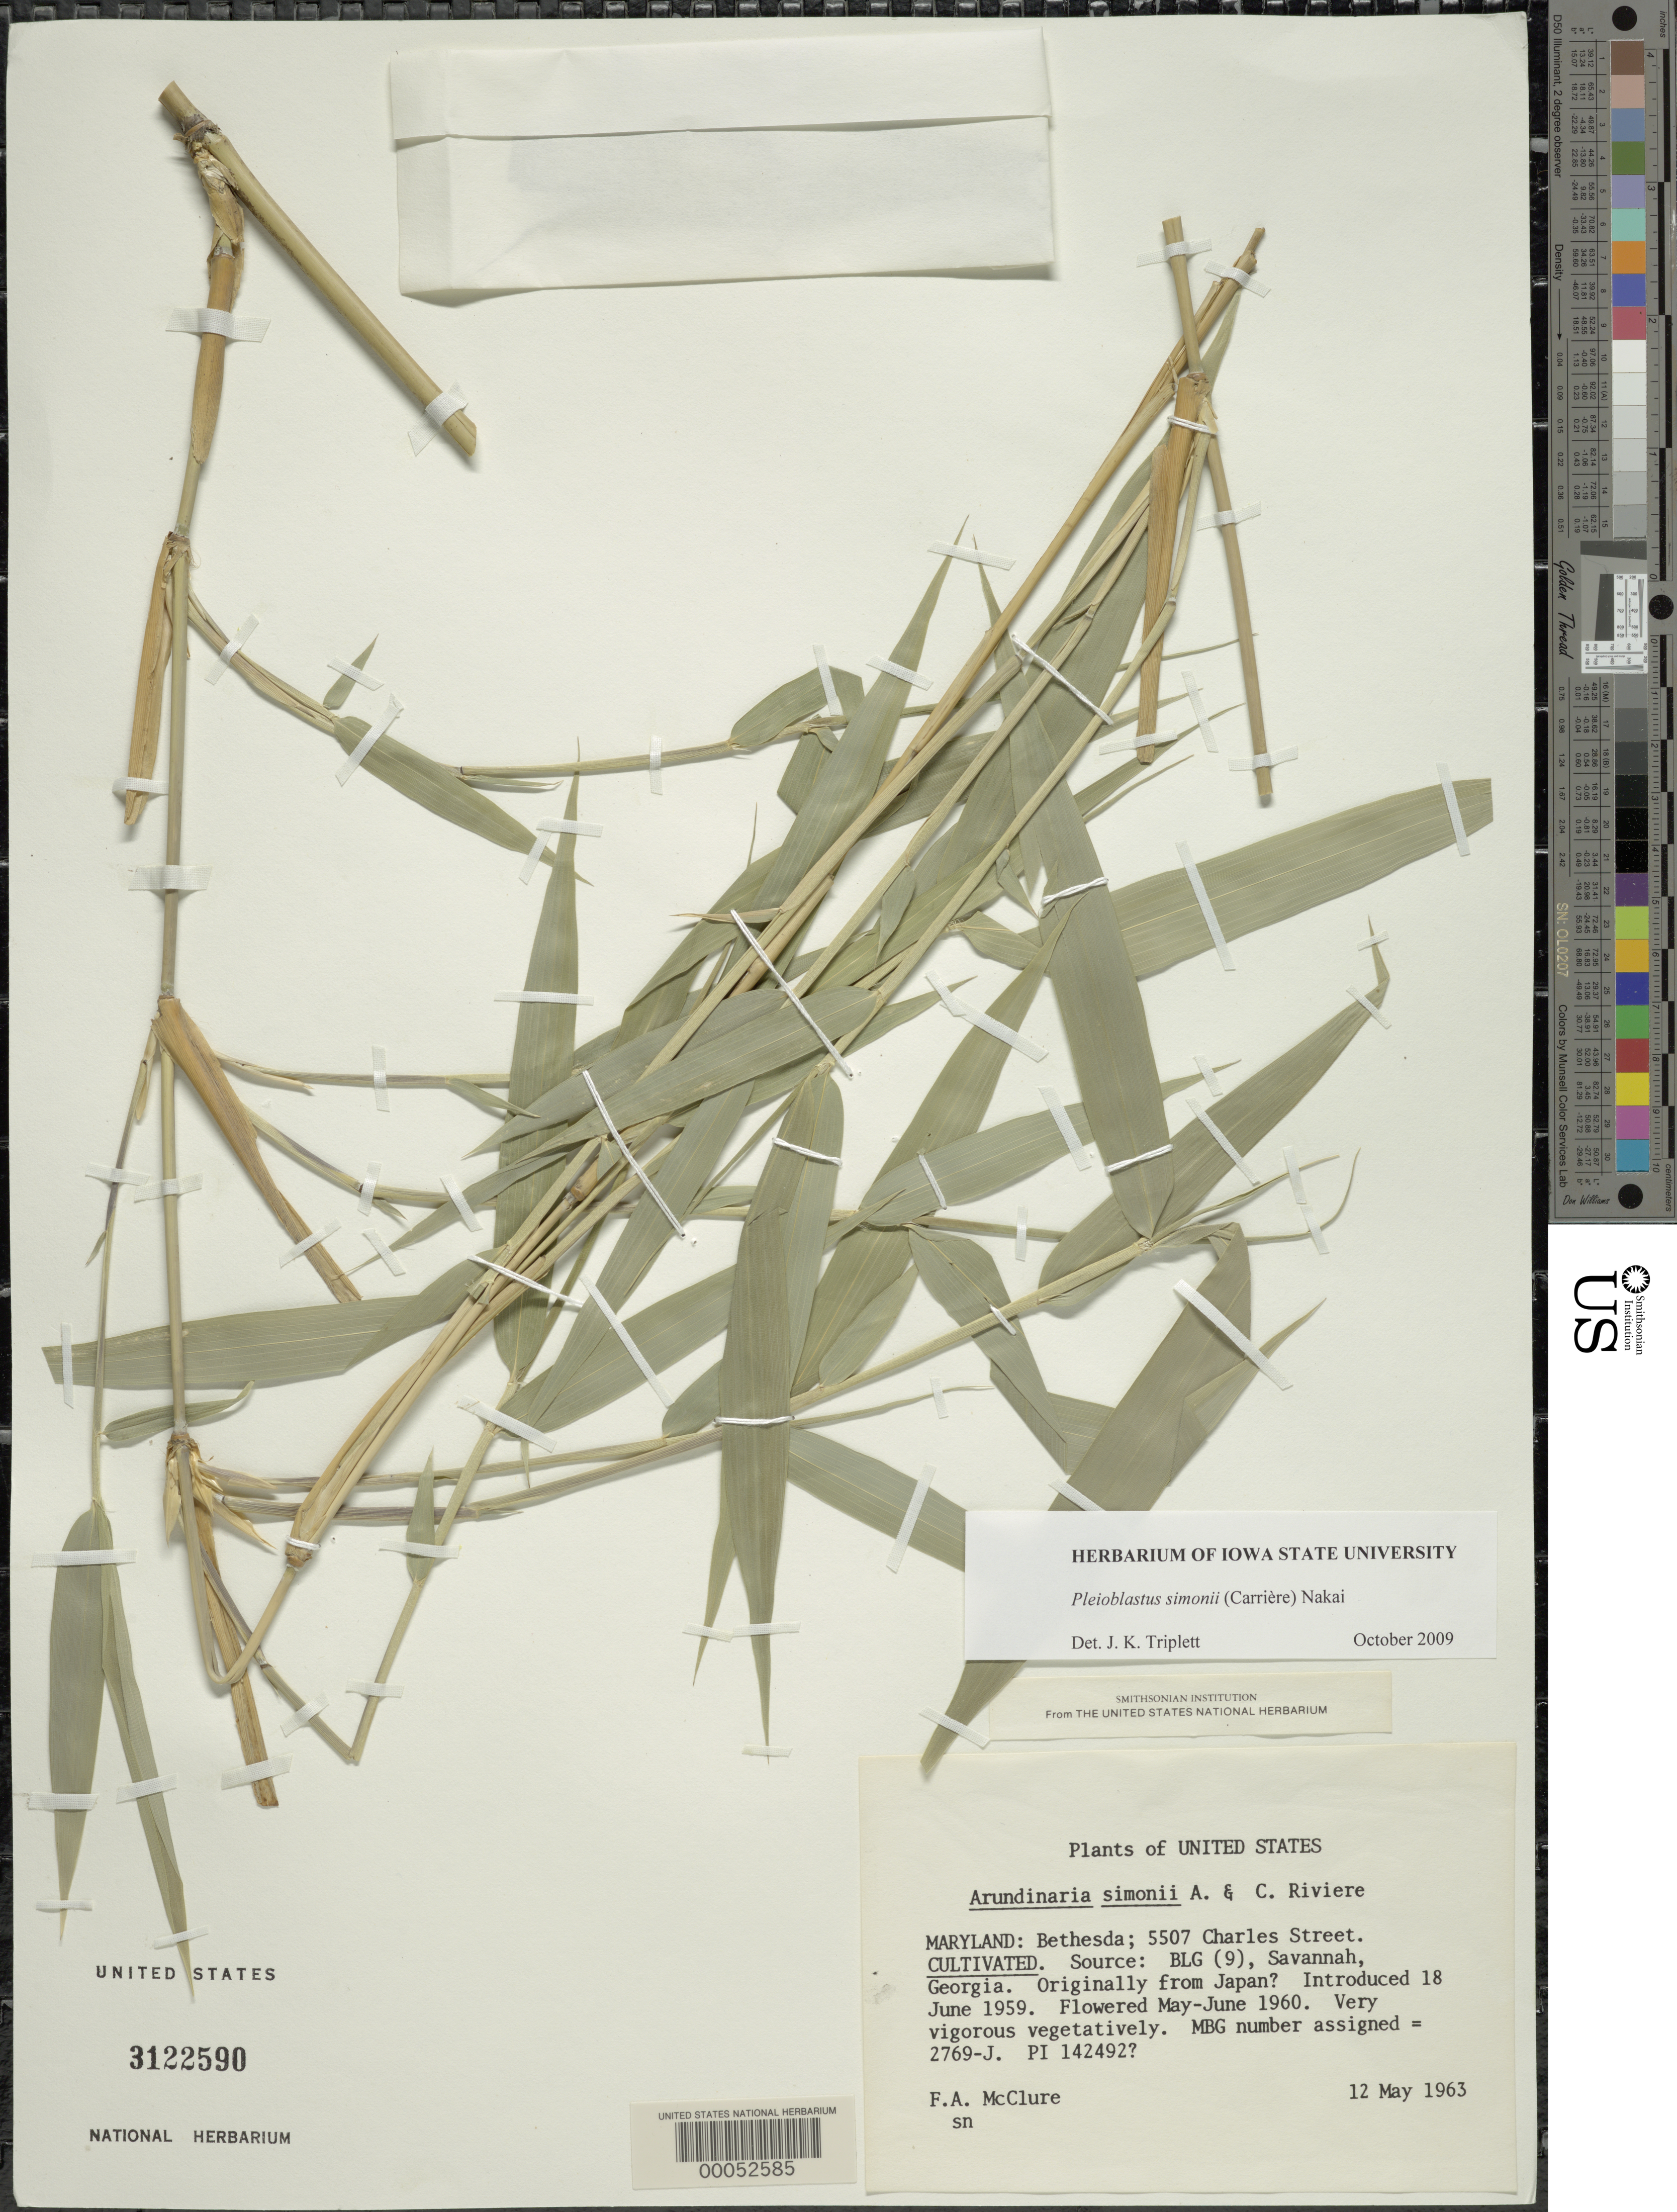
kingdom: Plantae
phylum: Tracheophyta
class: Liliopsida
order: Poales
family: Poaceae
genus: Pleioblastus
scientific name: Pleioblastus simonii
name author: (Carrière) Nakai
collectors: F. A. McClure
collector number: MBG 2769-J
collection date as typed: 12 May 1963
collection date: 1963-05-12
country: United States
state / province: Maryland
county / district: Montgomery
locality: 5507 Charles Street, Bethesda (McClure's garden)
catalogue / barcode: US 3122590